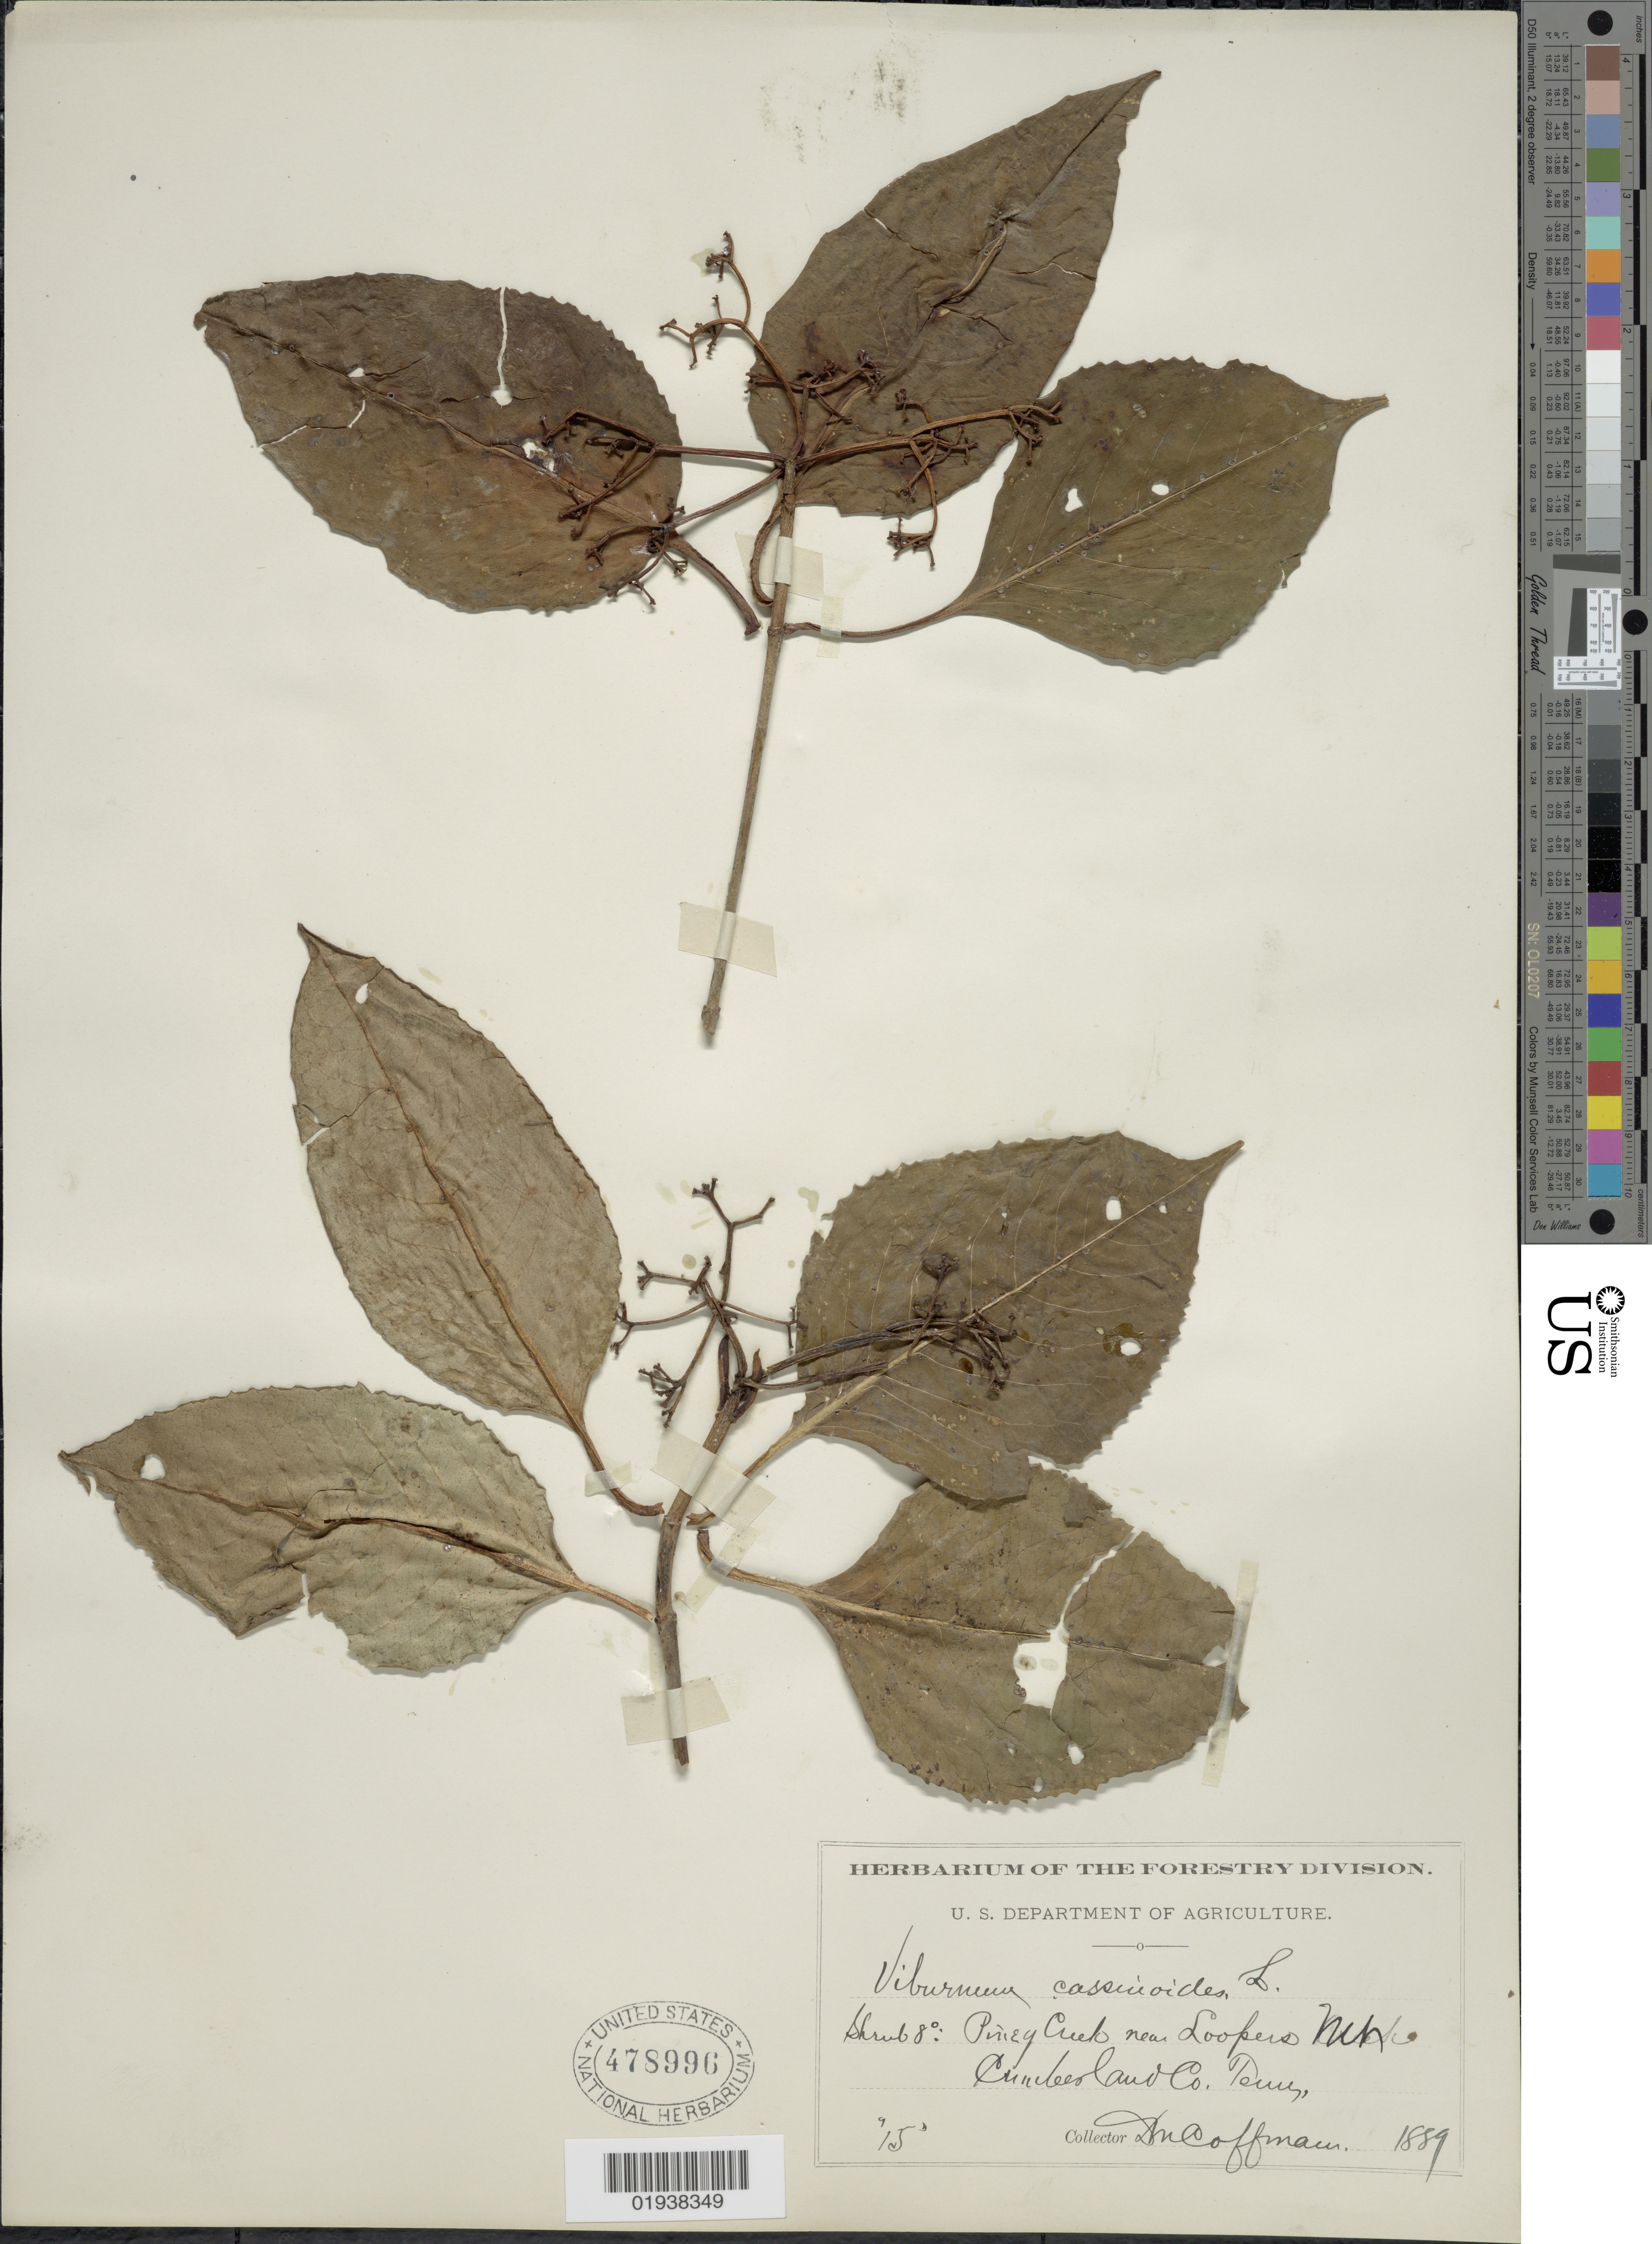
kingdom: Plantae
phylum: Tracheophyta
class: Magnoliopsida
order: Dipsacales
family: Viburnaceae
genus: Viburnum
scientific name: Viburnum cassinoides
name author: L.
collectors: D. M. Coffman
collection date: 1889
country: United States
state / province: Tennessee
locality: Piney Creek, Loopers Mts, Cumberland Co.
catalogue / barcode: US 478996